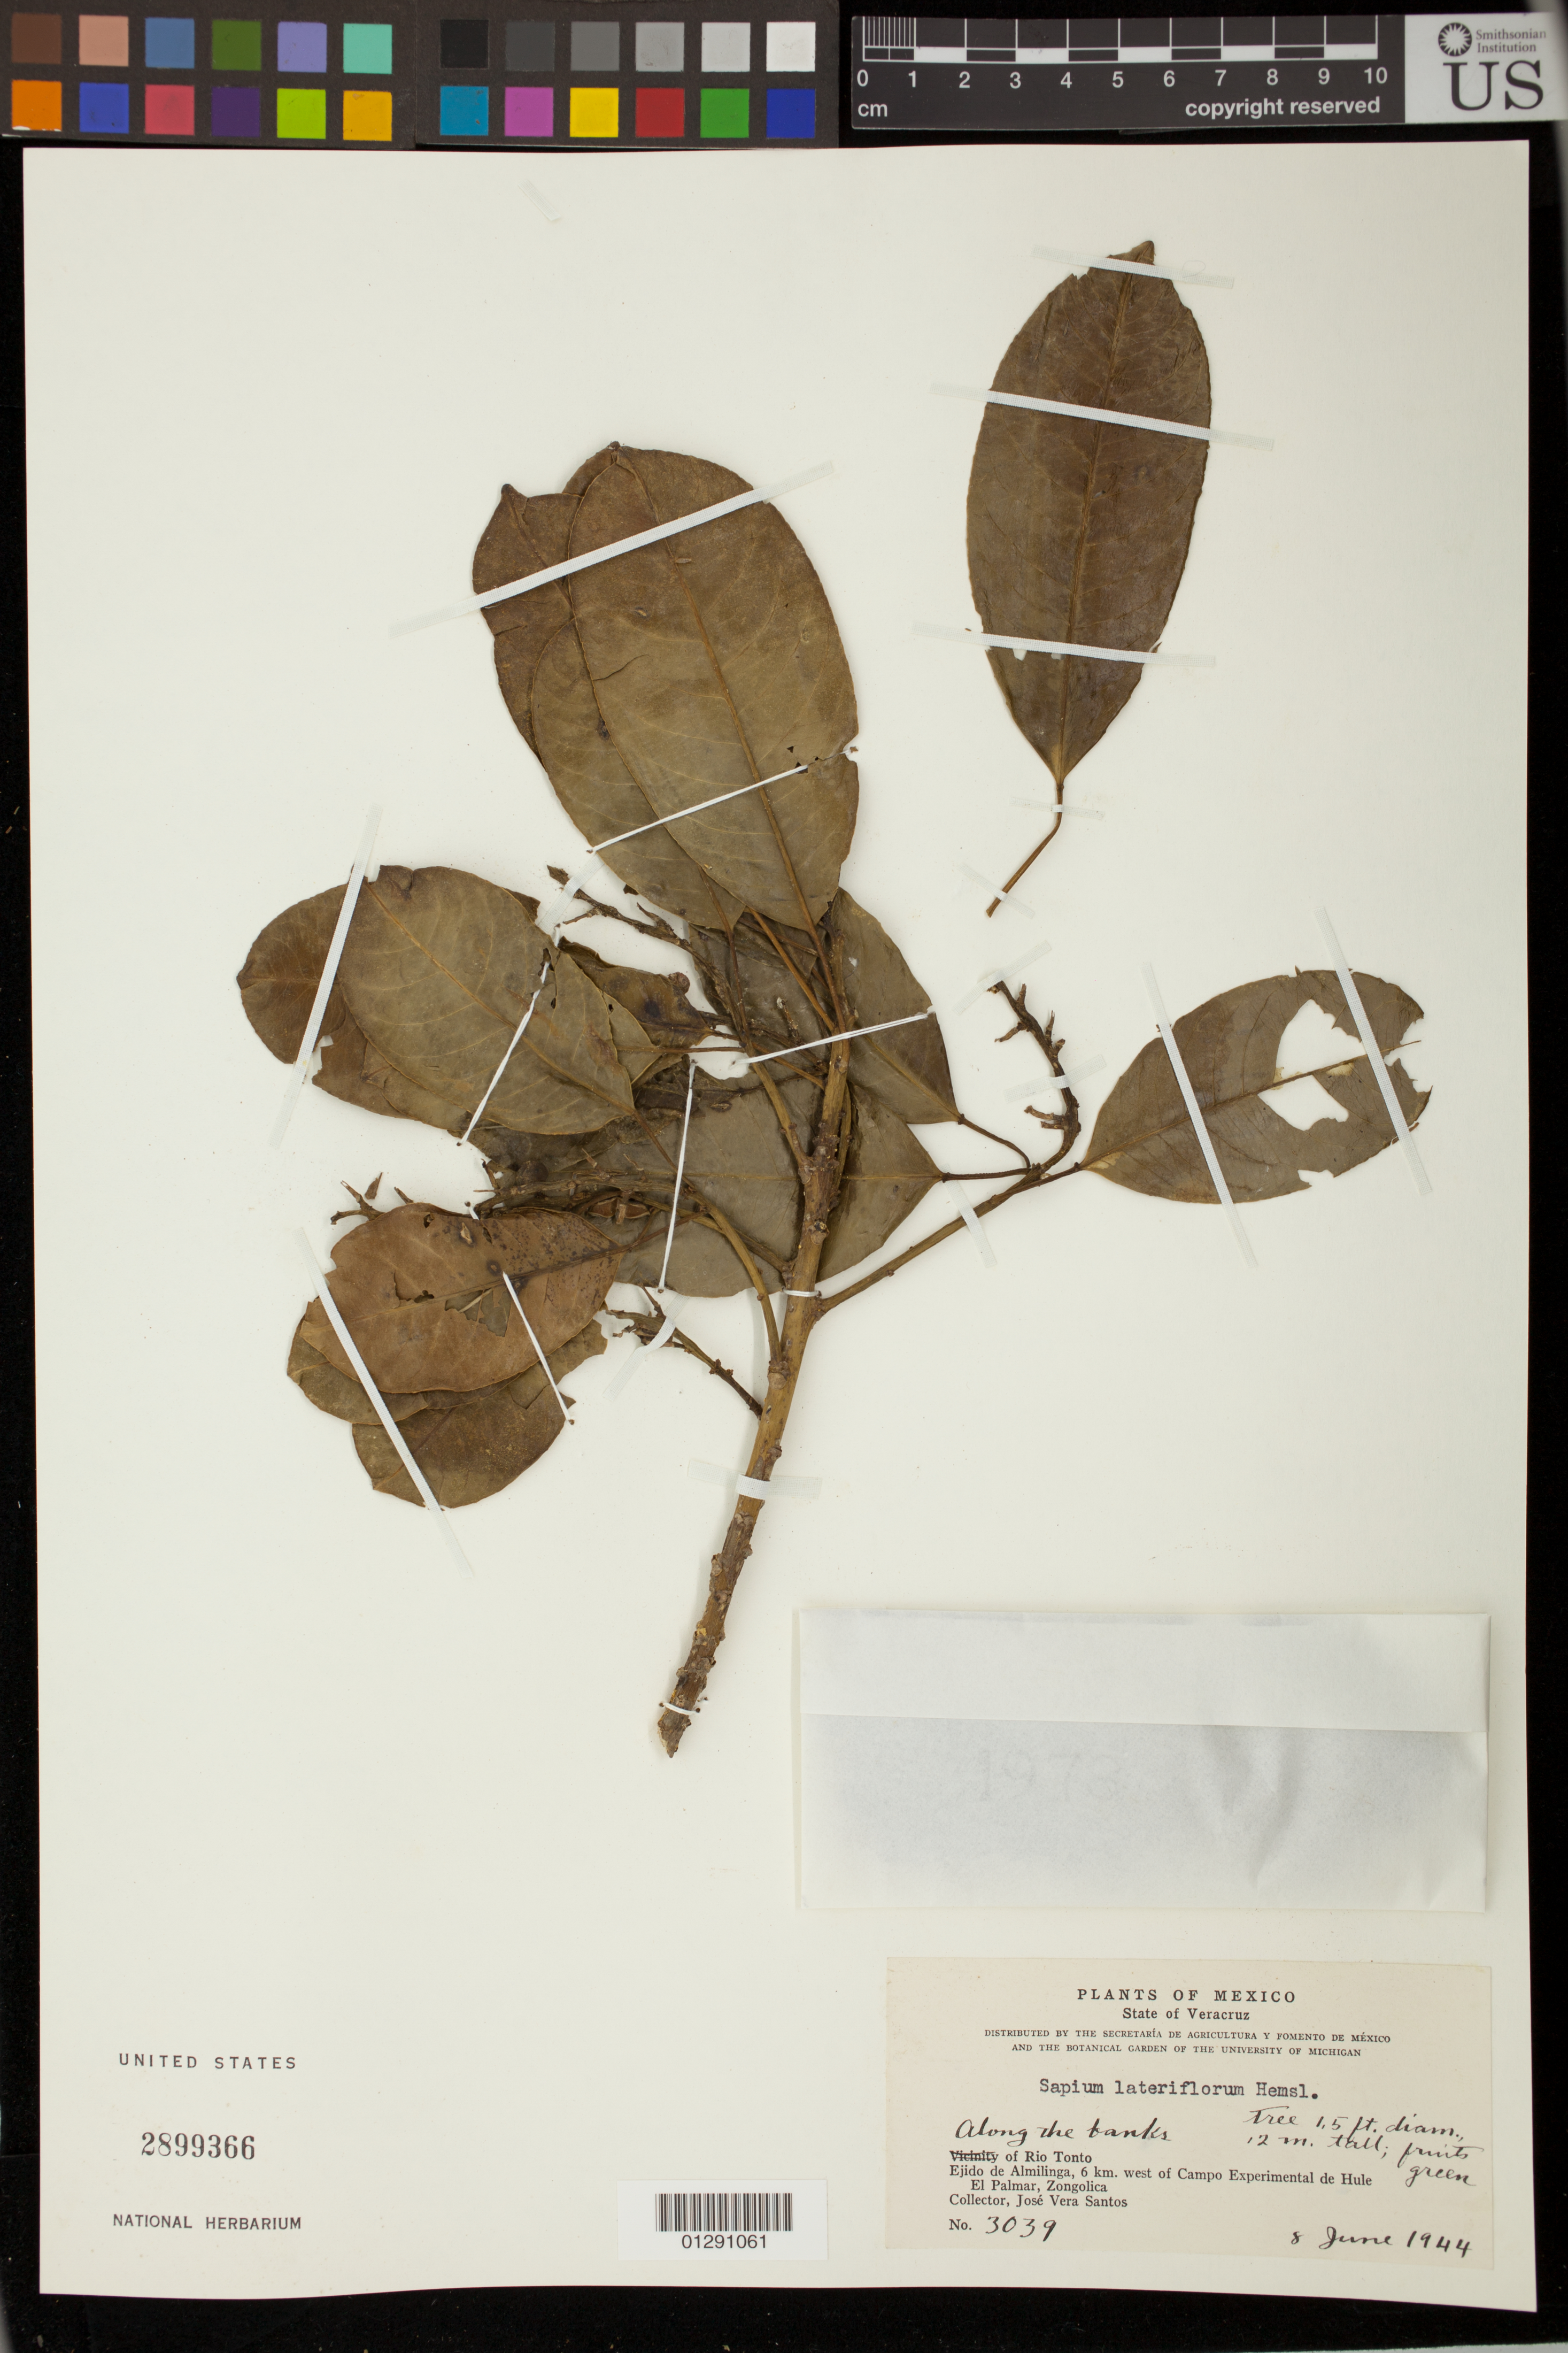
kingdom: Plantae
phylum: Tracheophyta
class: Magnoliopsida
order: Malpighiales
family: Euphorbiaceae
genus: Sapium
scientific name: Sapium lateriflorum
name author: Hemsl.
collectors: J. Vera Santos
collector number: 3039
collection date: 1944-06-08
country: Mexico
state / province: Veracruz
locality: Along the banks of Rio Tonto. Ejido de Almilinga, 6 km. west of Campo Experimental de Hule. El Palmar, Zongolica.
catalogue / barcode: US 2899366